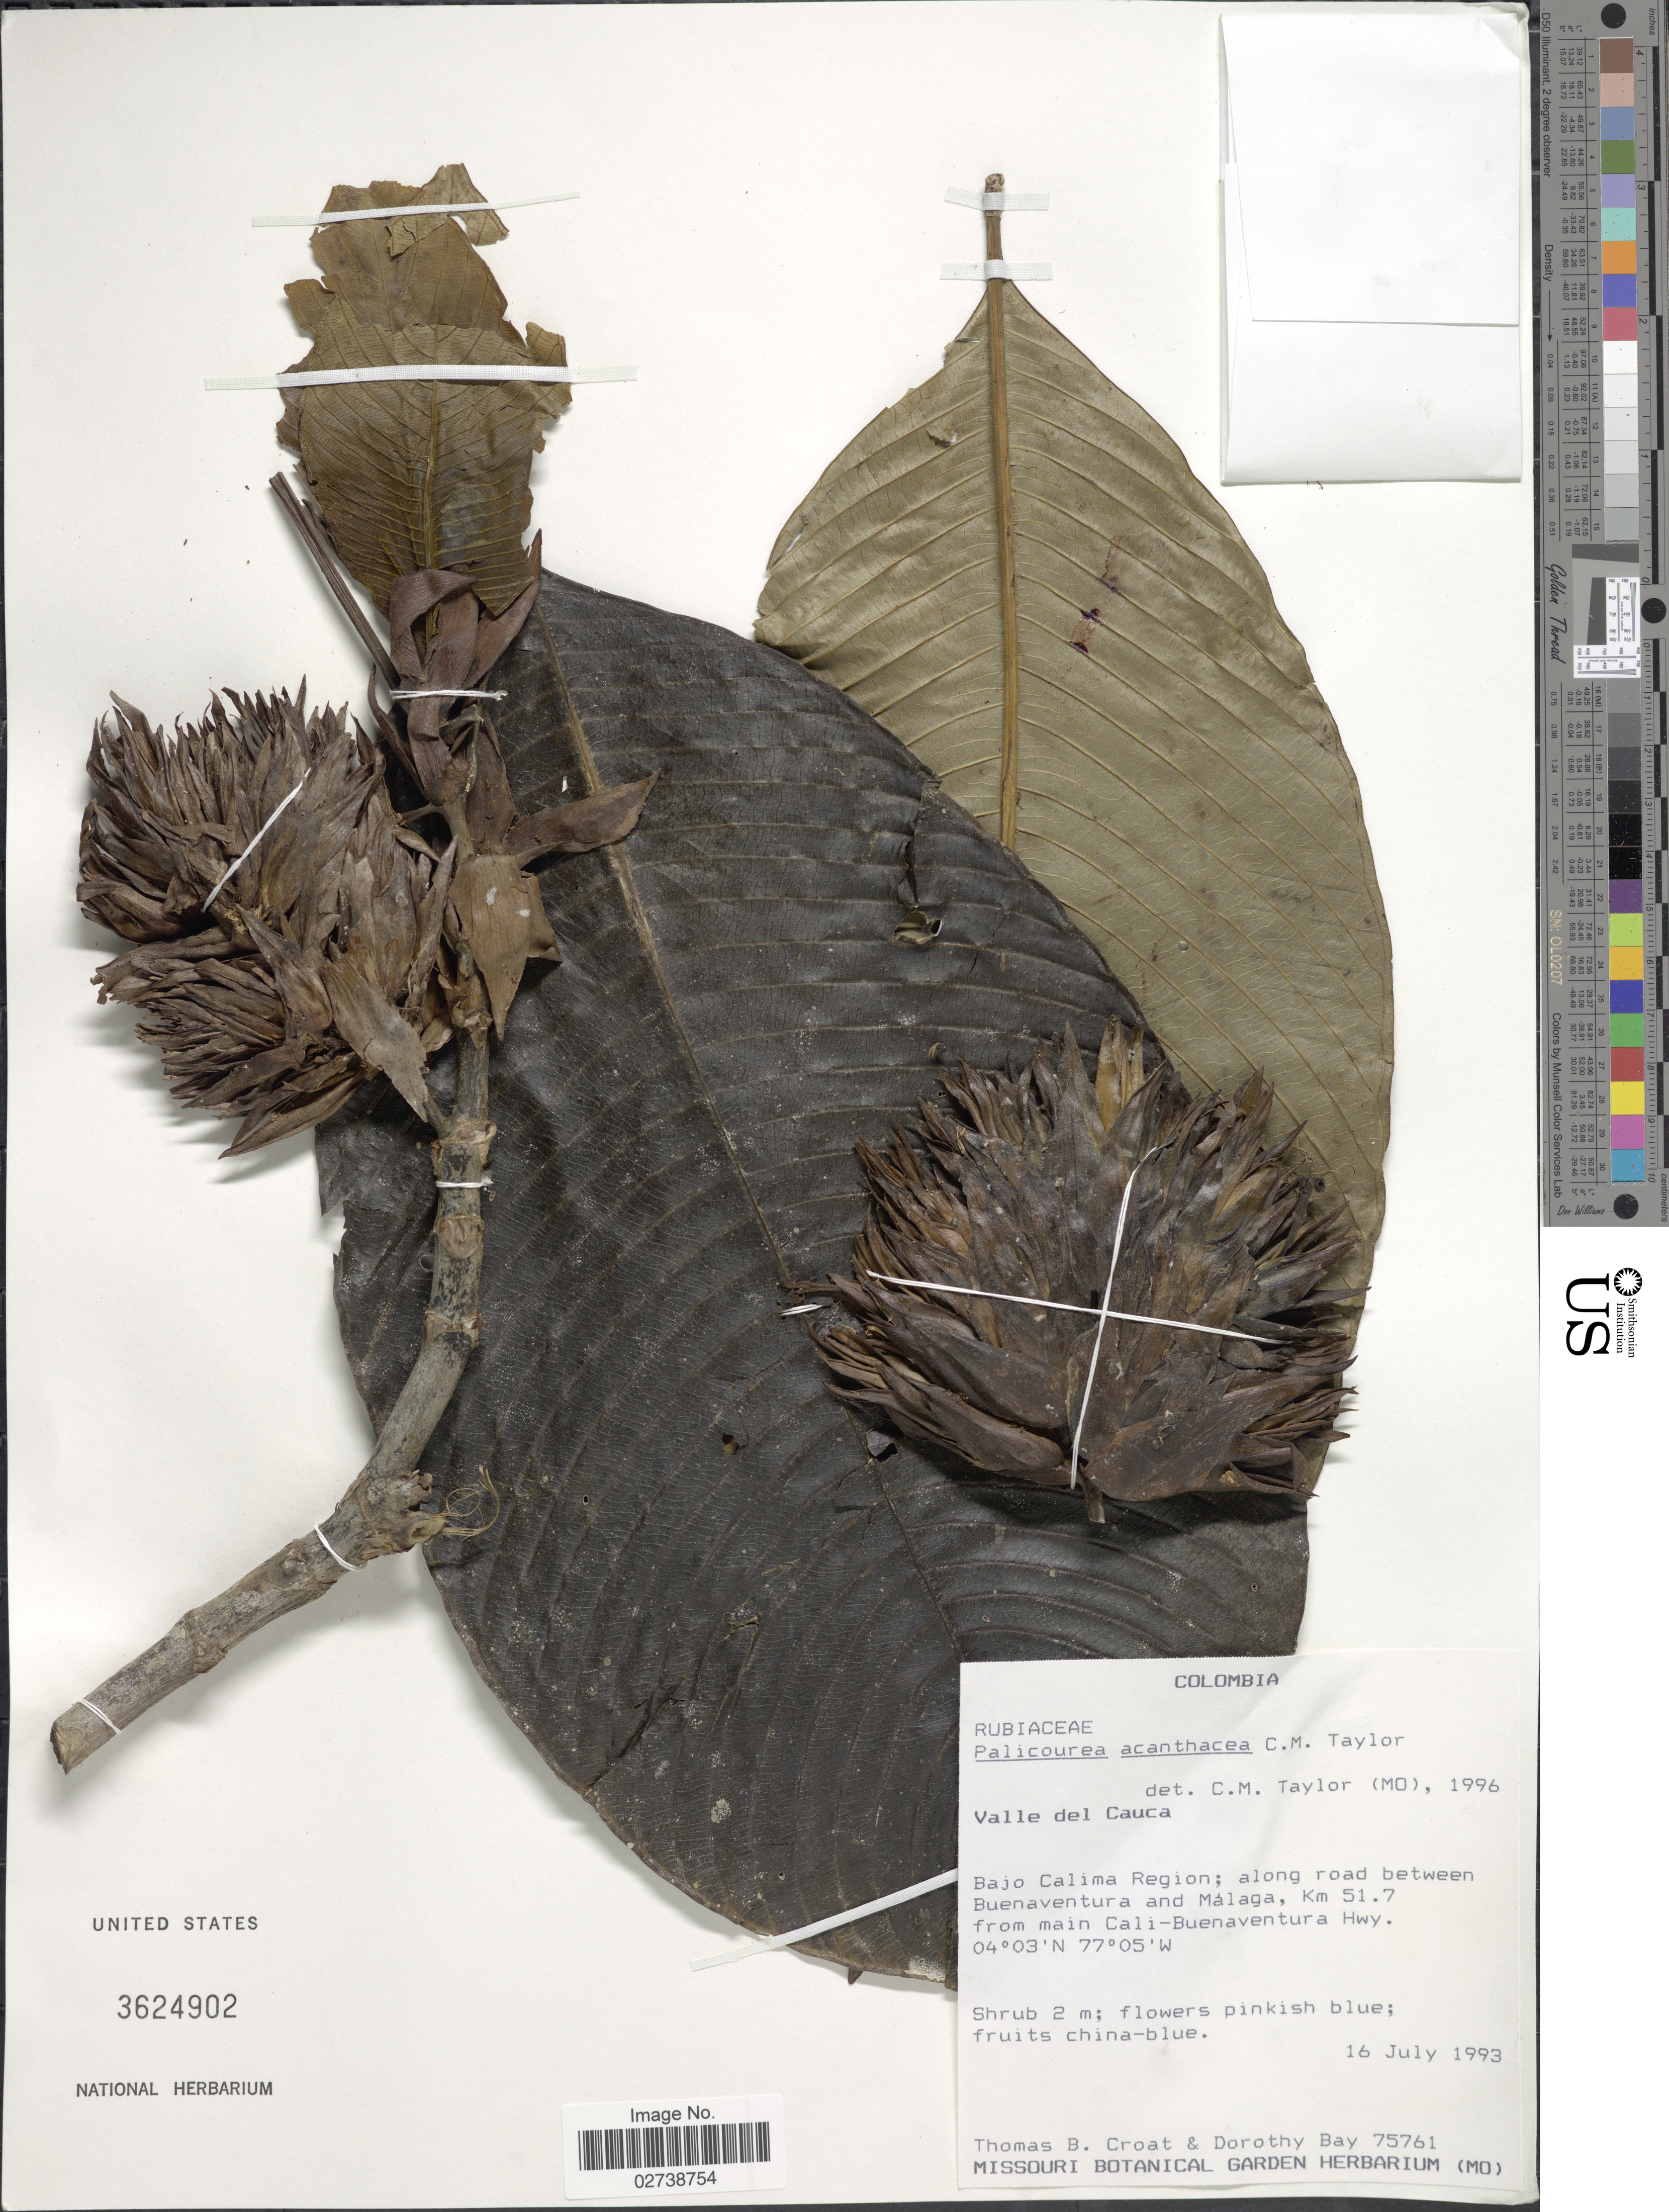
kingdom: Plantae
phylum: Tracheophyta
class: Magnoliopsida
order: Gentianales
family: Rubiaceae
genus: Palicourea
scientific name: Palicourea acanthacea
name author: C.M. Taylor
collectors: T. B. Croat & D. C. Bay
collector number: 75761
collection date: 1993-07-16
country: Colombia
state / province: Valle del Cauca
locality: Bajo Calima Region; along road between Buenaventura and Málaga, Km 51.7 from main Cali-Buenaventura Hwy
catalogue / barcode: US 3624902